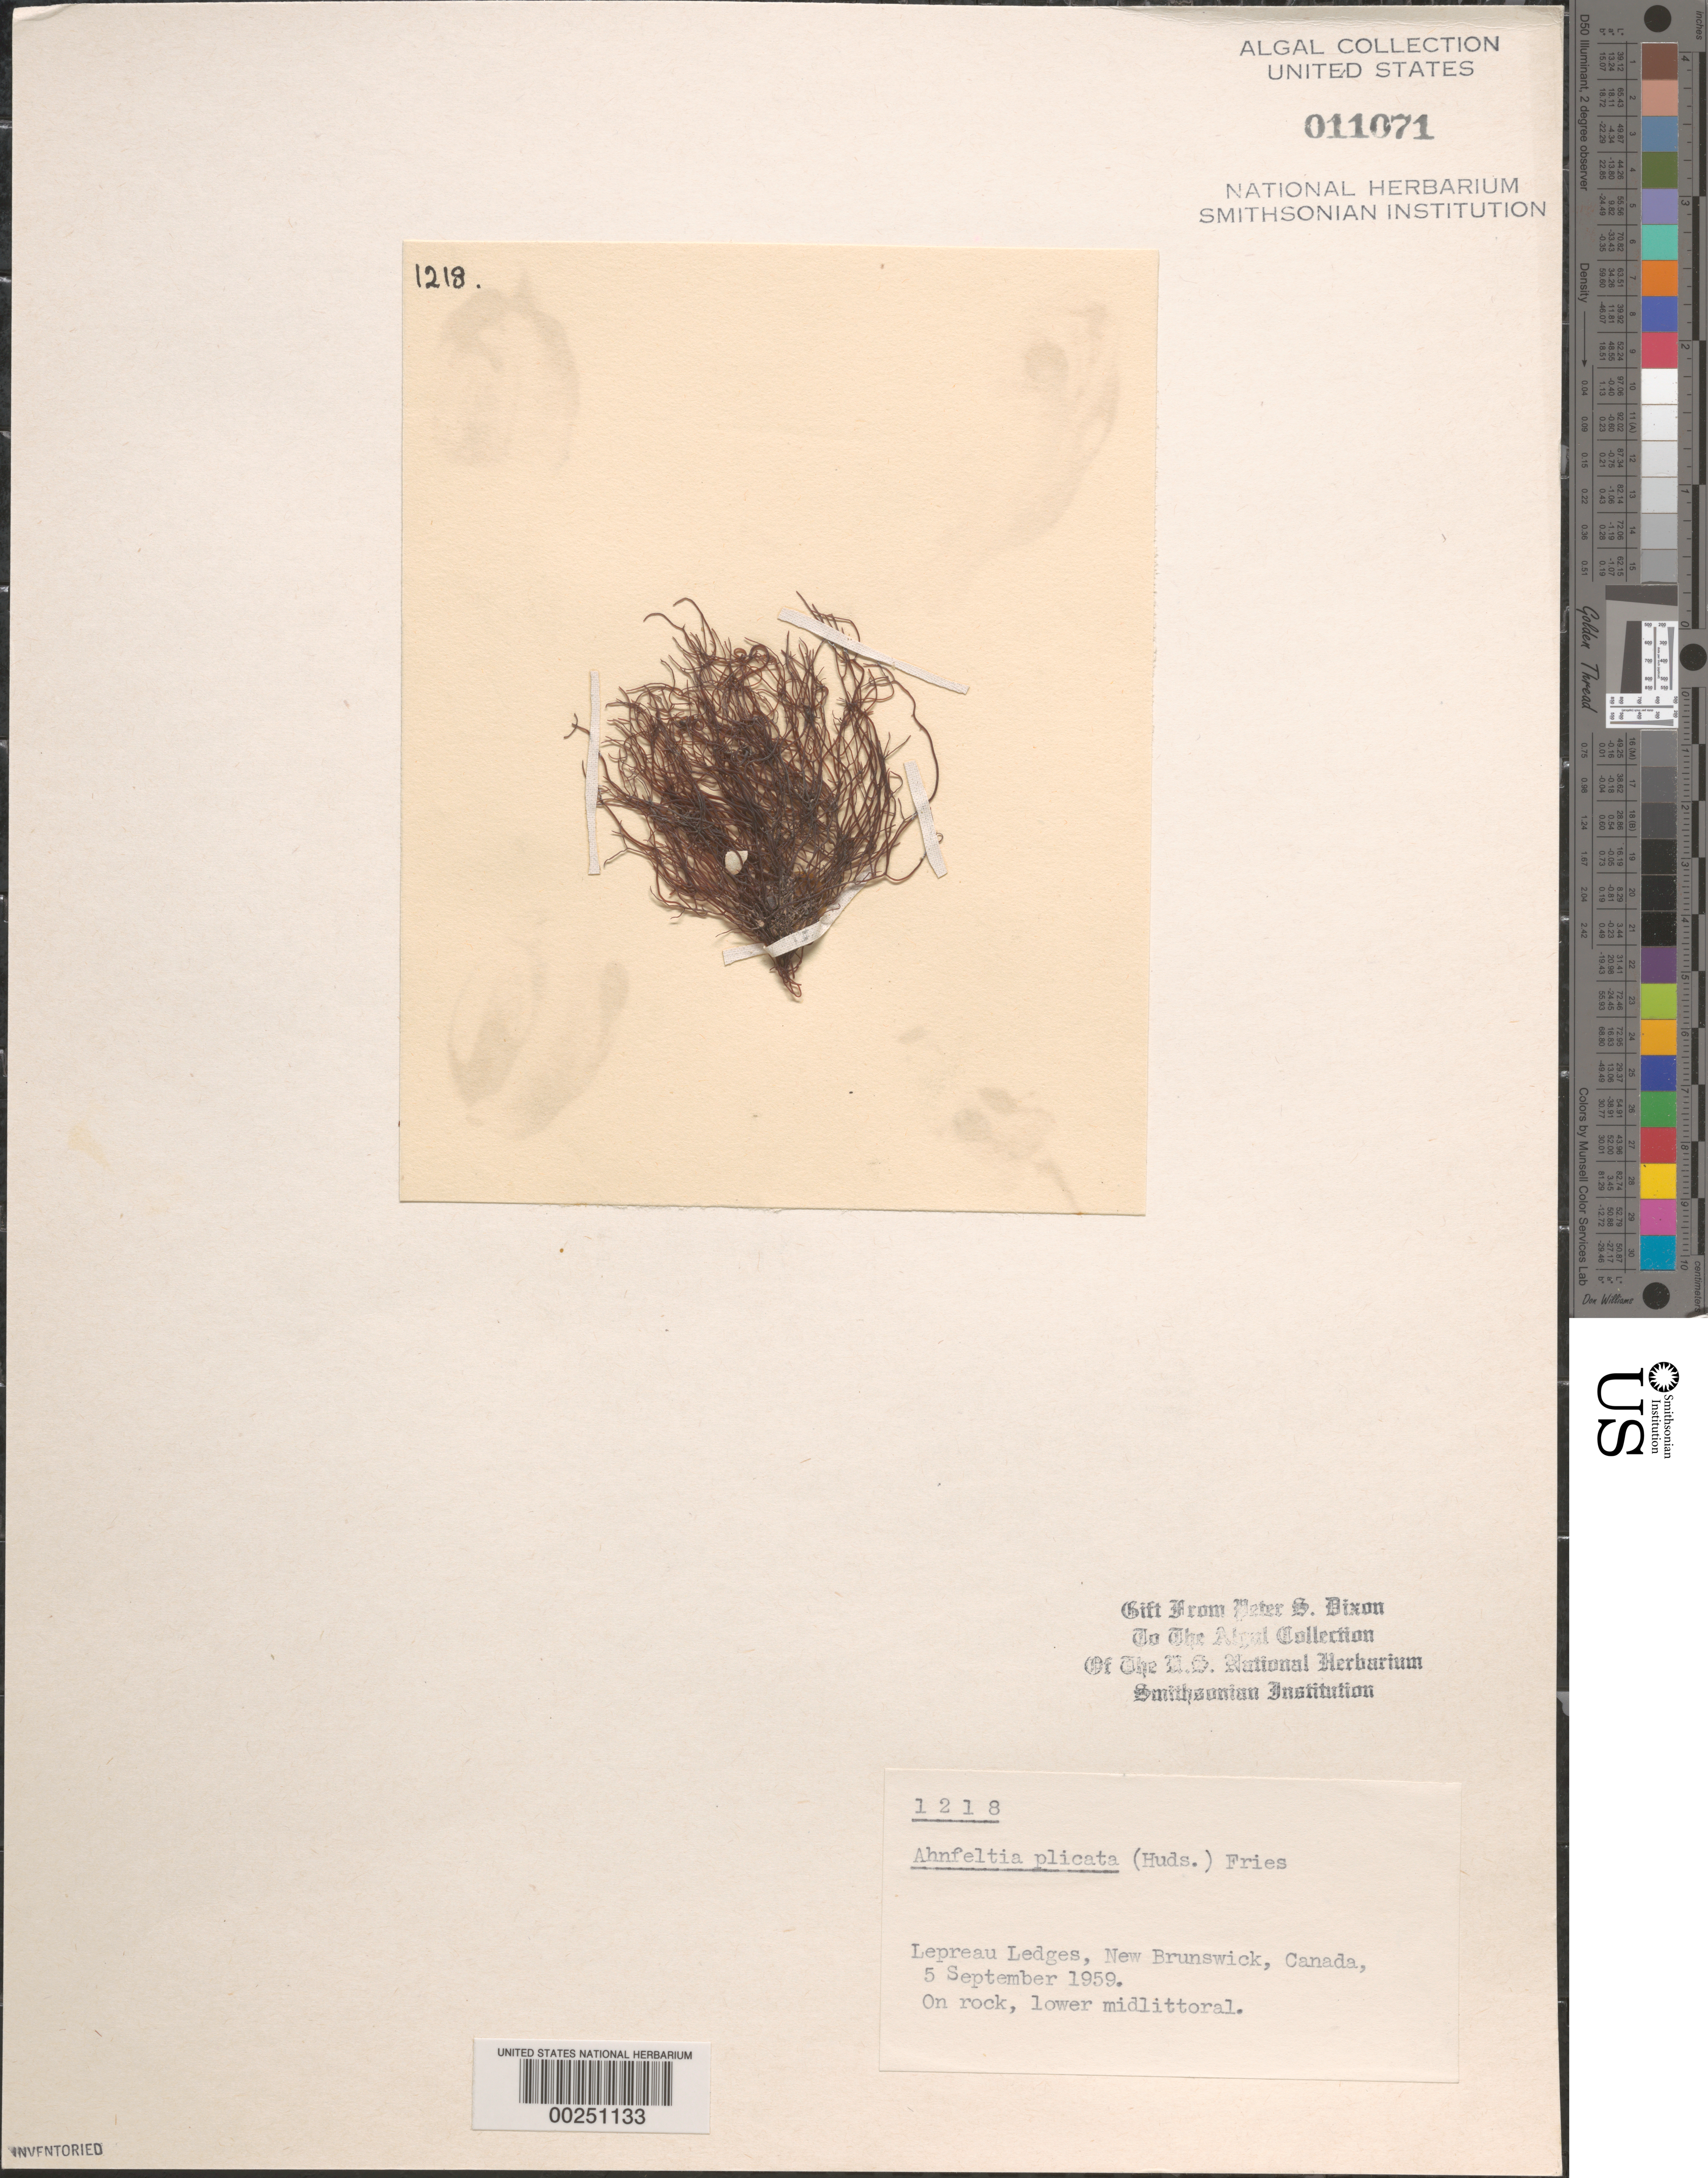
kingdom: Plantae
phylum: Rhodophyta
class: Florideophyceae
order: Ahnfeltiales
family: Ahnfeltiaceae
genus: Ahnfeltia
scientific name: Ahnfeltia plicata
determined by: Dixon, P. S.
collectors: P. S. Dixon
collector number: PSD 1218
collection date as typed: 05 Sep 1959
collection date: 1959-09-05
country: Canada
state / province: New Brunswick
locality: Lepreau ledges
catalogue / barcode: US 11071